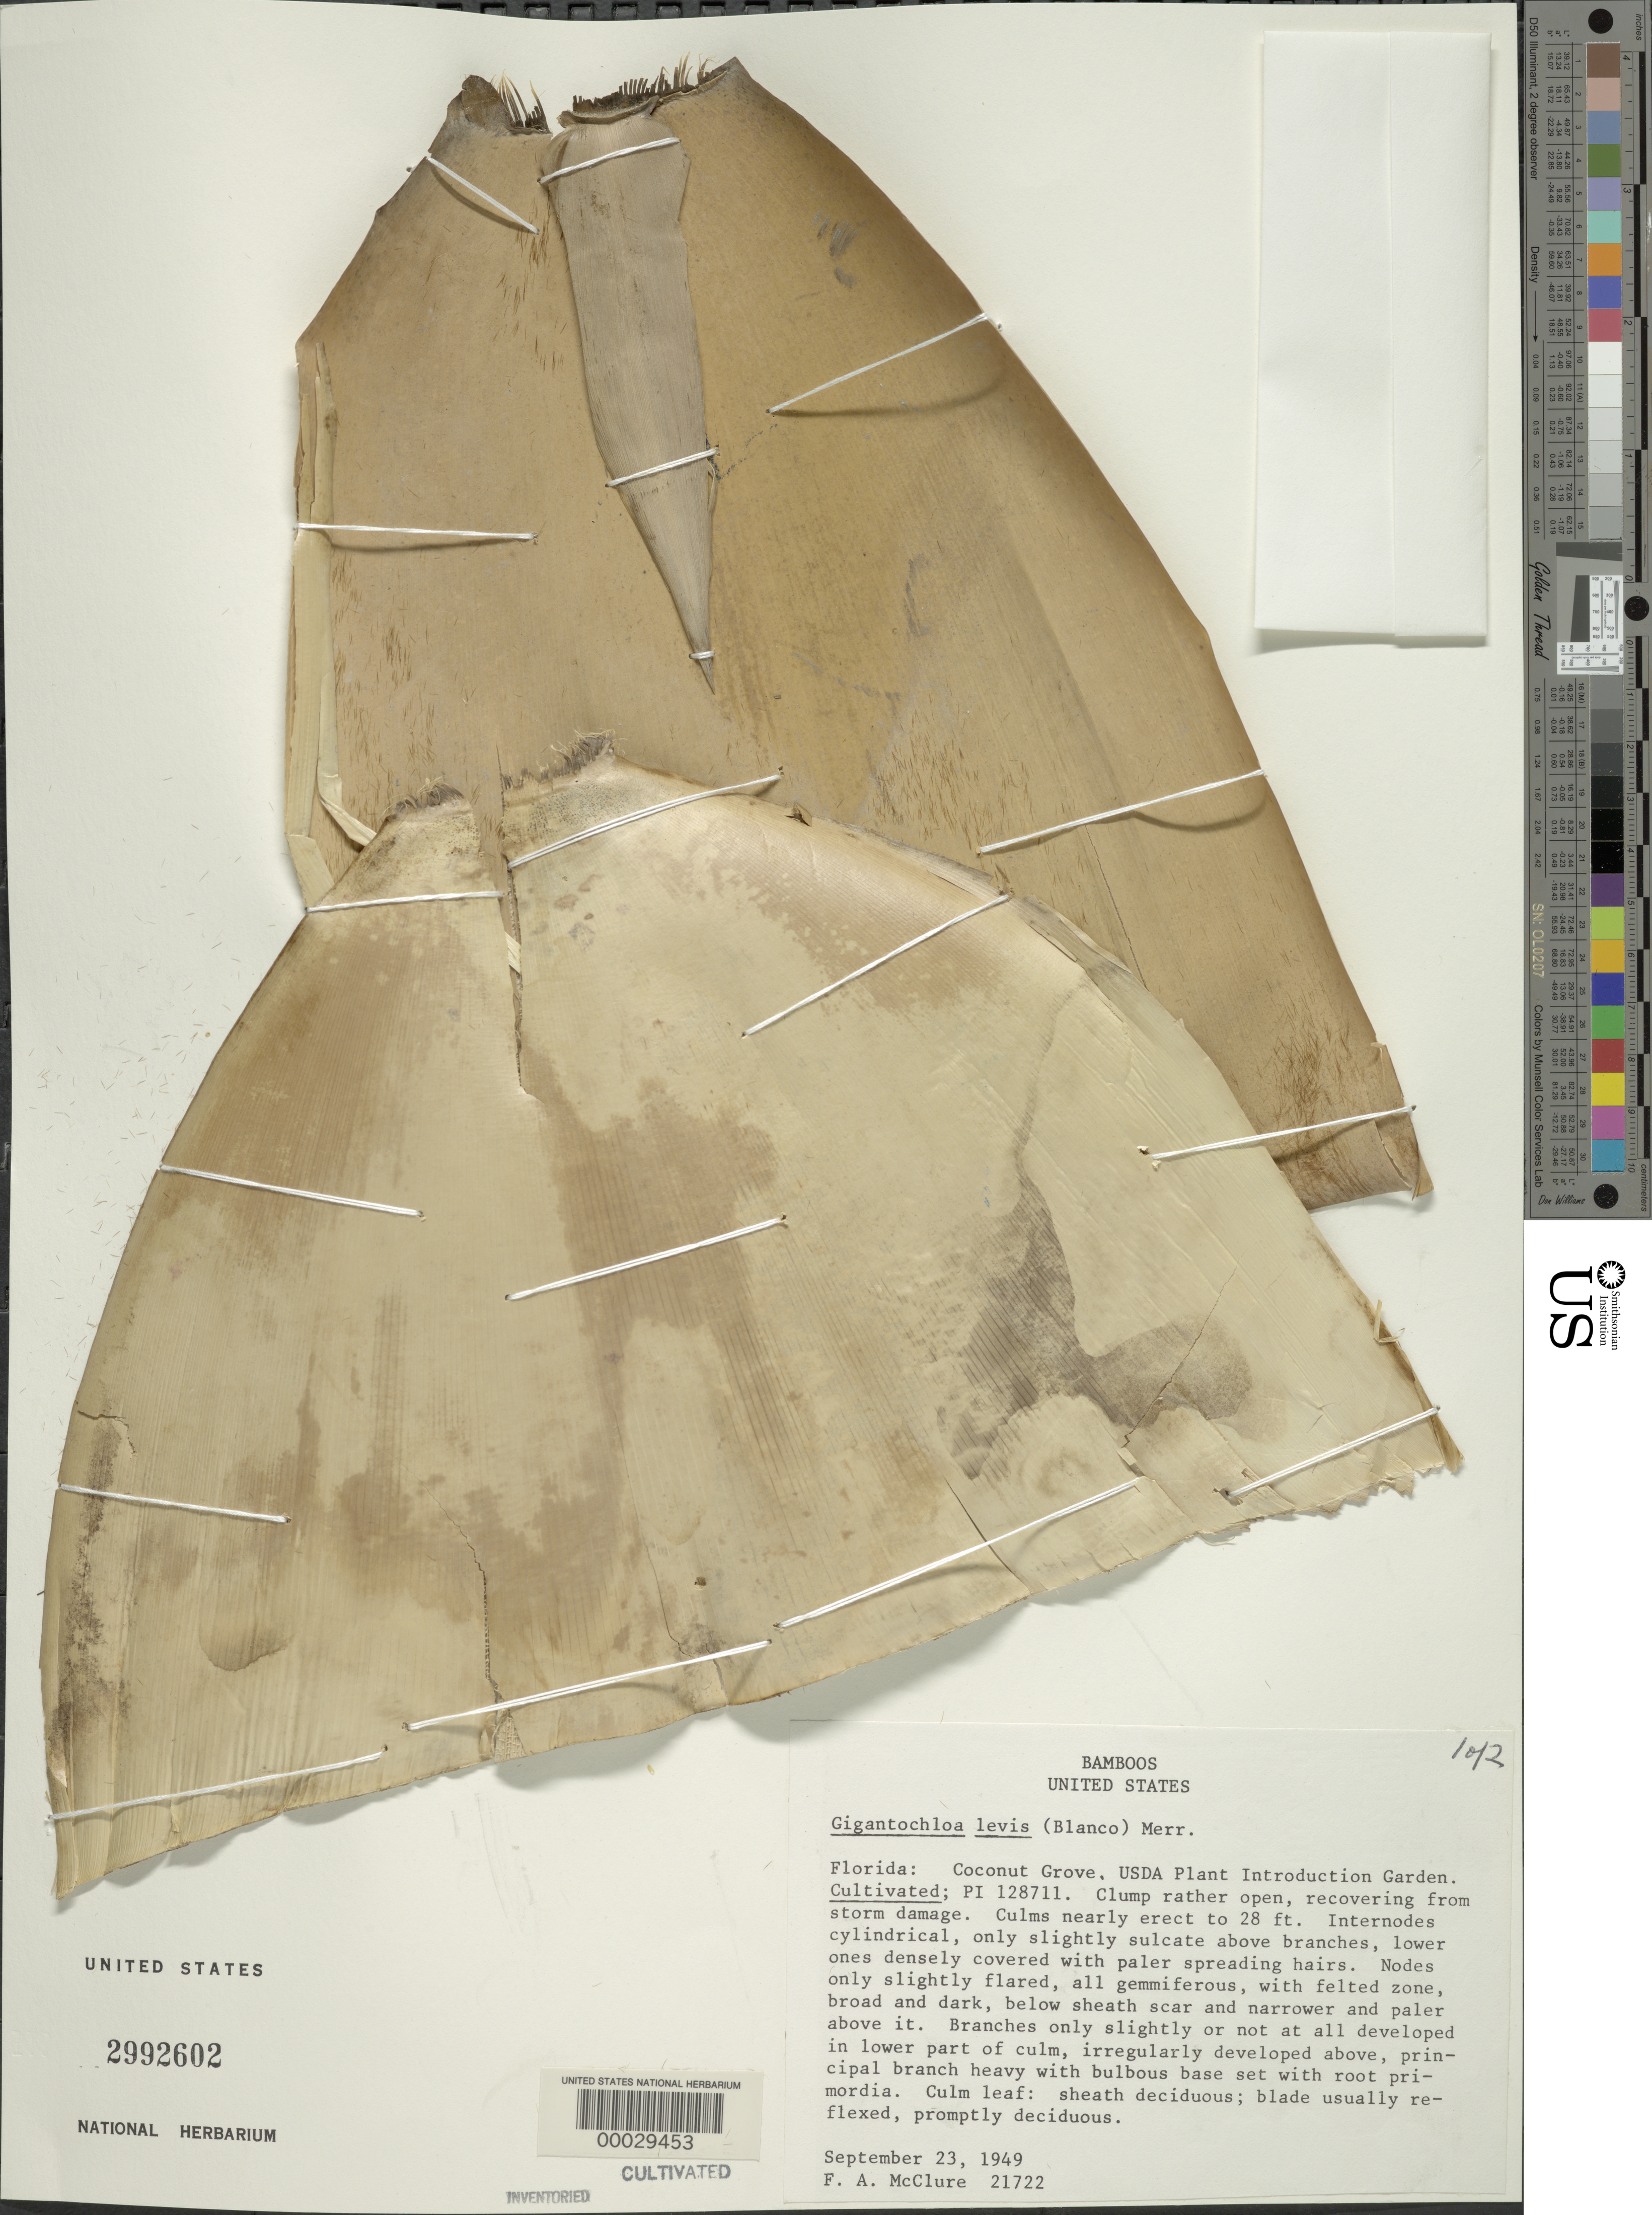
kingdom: Plantae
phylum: Tracheophyta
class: Liliopsida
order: Poales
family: Poaceae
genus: Gigantochloa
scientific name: Gigantochloa levis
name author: (Blanco) Merr.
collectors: F. A. McClure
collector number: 21722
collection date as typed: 23 Sep 1949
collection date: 1949-09-23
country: United States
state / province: Florida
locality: Usda plant intro. garden, coconut grove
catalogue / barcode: US 2992602